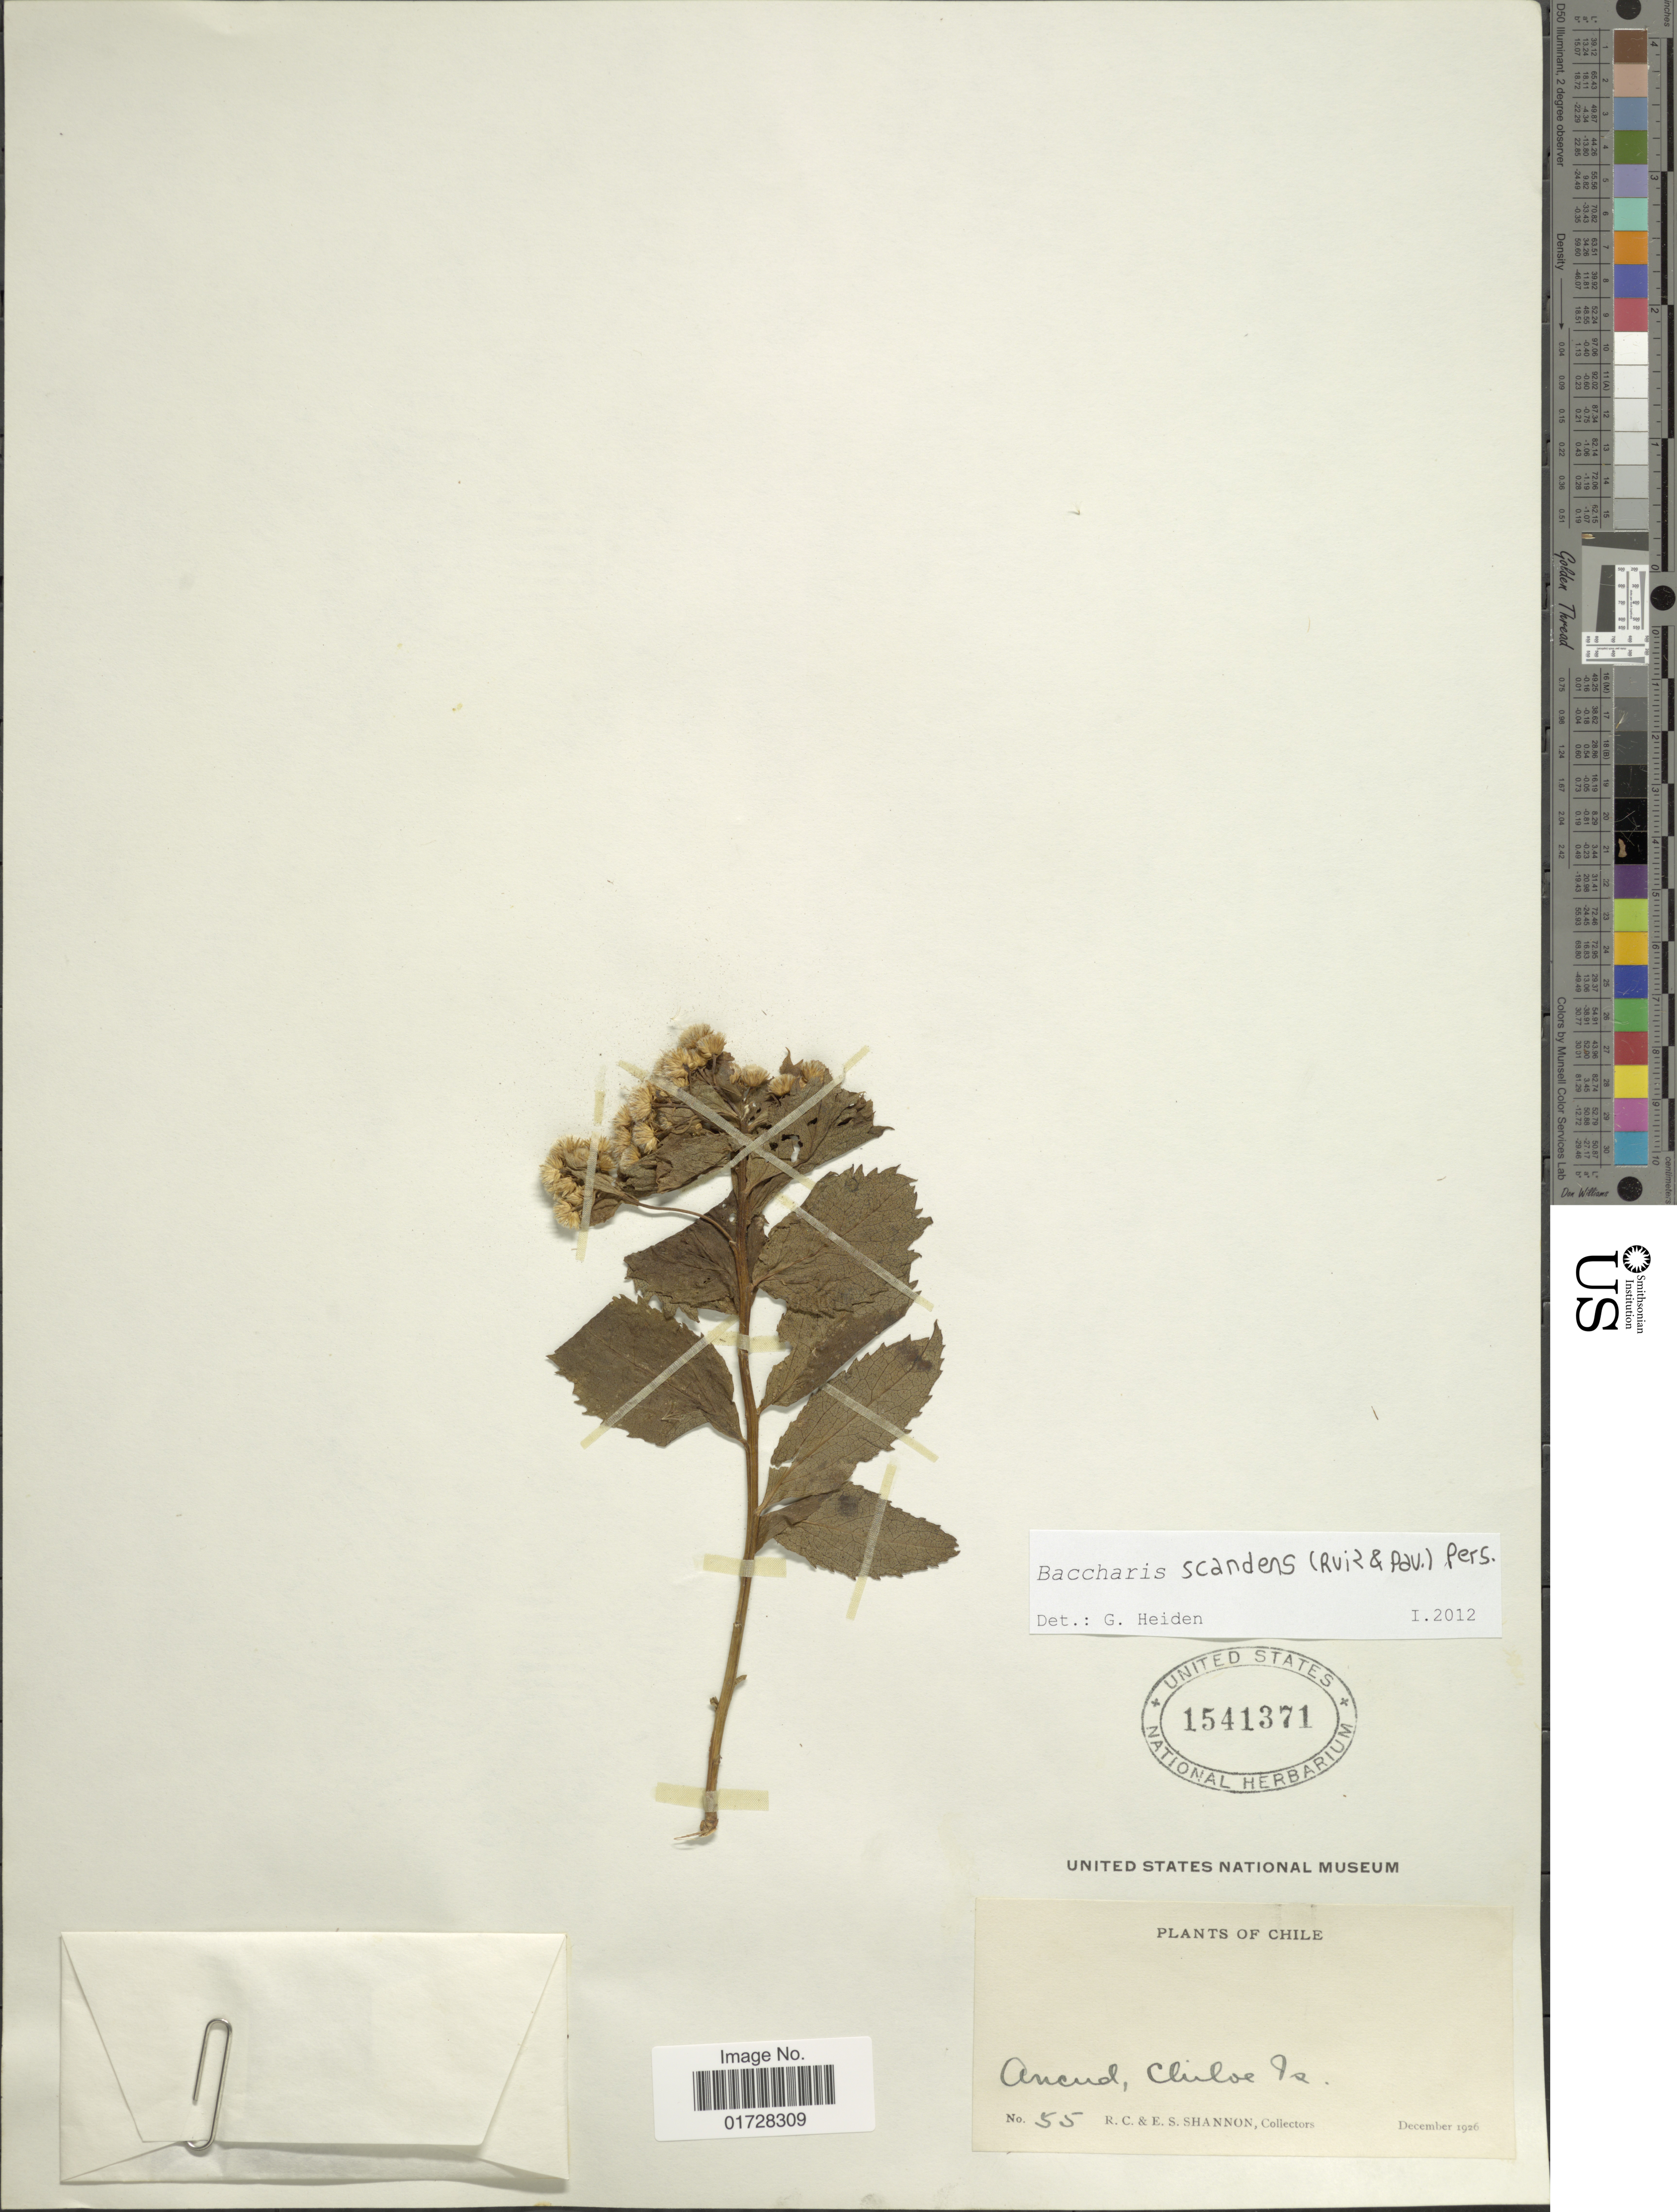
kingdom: Plantae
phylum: Tracheophyta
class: Magnoliopsida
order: Asterales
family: Asteraceae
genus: Baccharis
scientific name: Baccharis scandens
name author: (Ruiz & Pav.) Pers.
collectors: R. Shannon & E. Shannon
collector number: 55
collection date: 1926-12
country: Chile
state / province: Arica y Parinacota (XV)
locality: Ancud, Chiloe Is.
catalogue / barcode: US 1541371